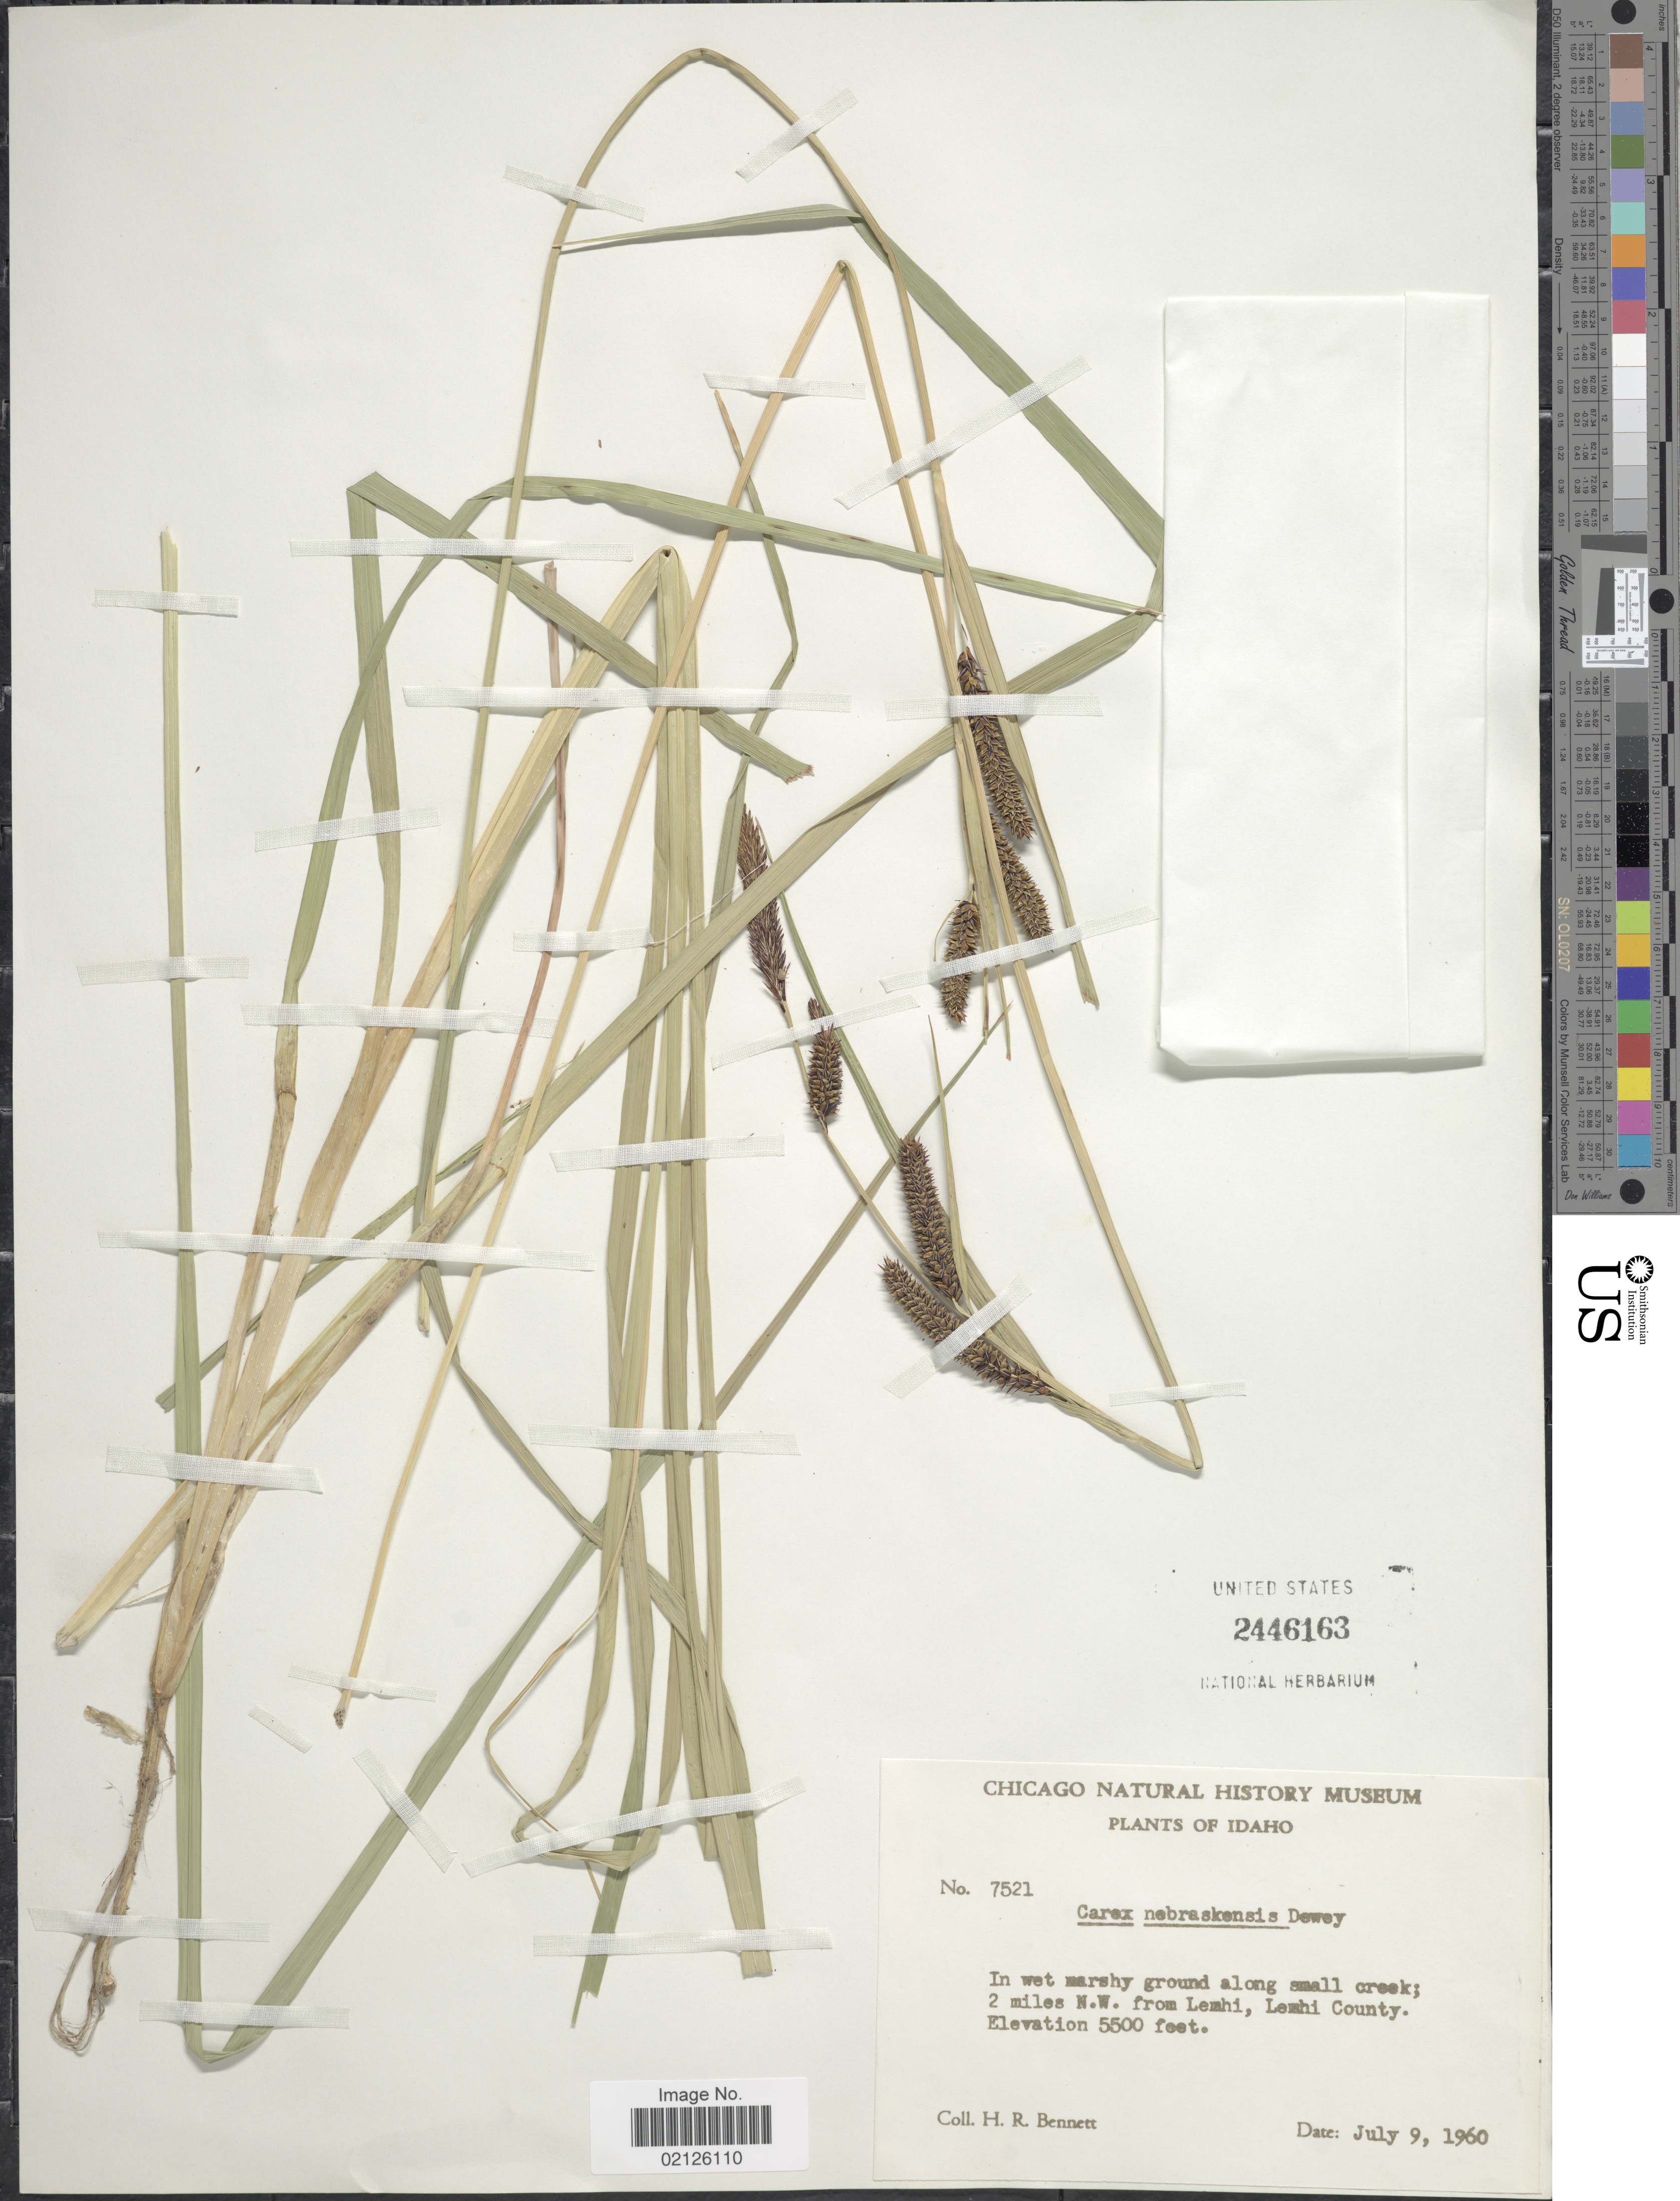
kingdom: Plantae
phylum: Tracheophyta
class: Liliopsida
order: Poales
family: Cyperaceae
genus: Carex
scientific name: Carex nebrascensis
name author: Dewey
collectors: H. R. Bennett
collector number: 7521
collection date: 1960-07-09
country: United States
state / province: Idaho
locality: In wet marshy ground along small creek; 2 miles N.W. from Lemhi, Lemhi County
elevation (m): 1676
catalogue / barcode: US 2446163